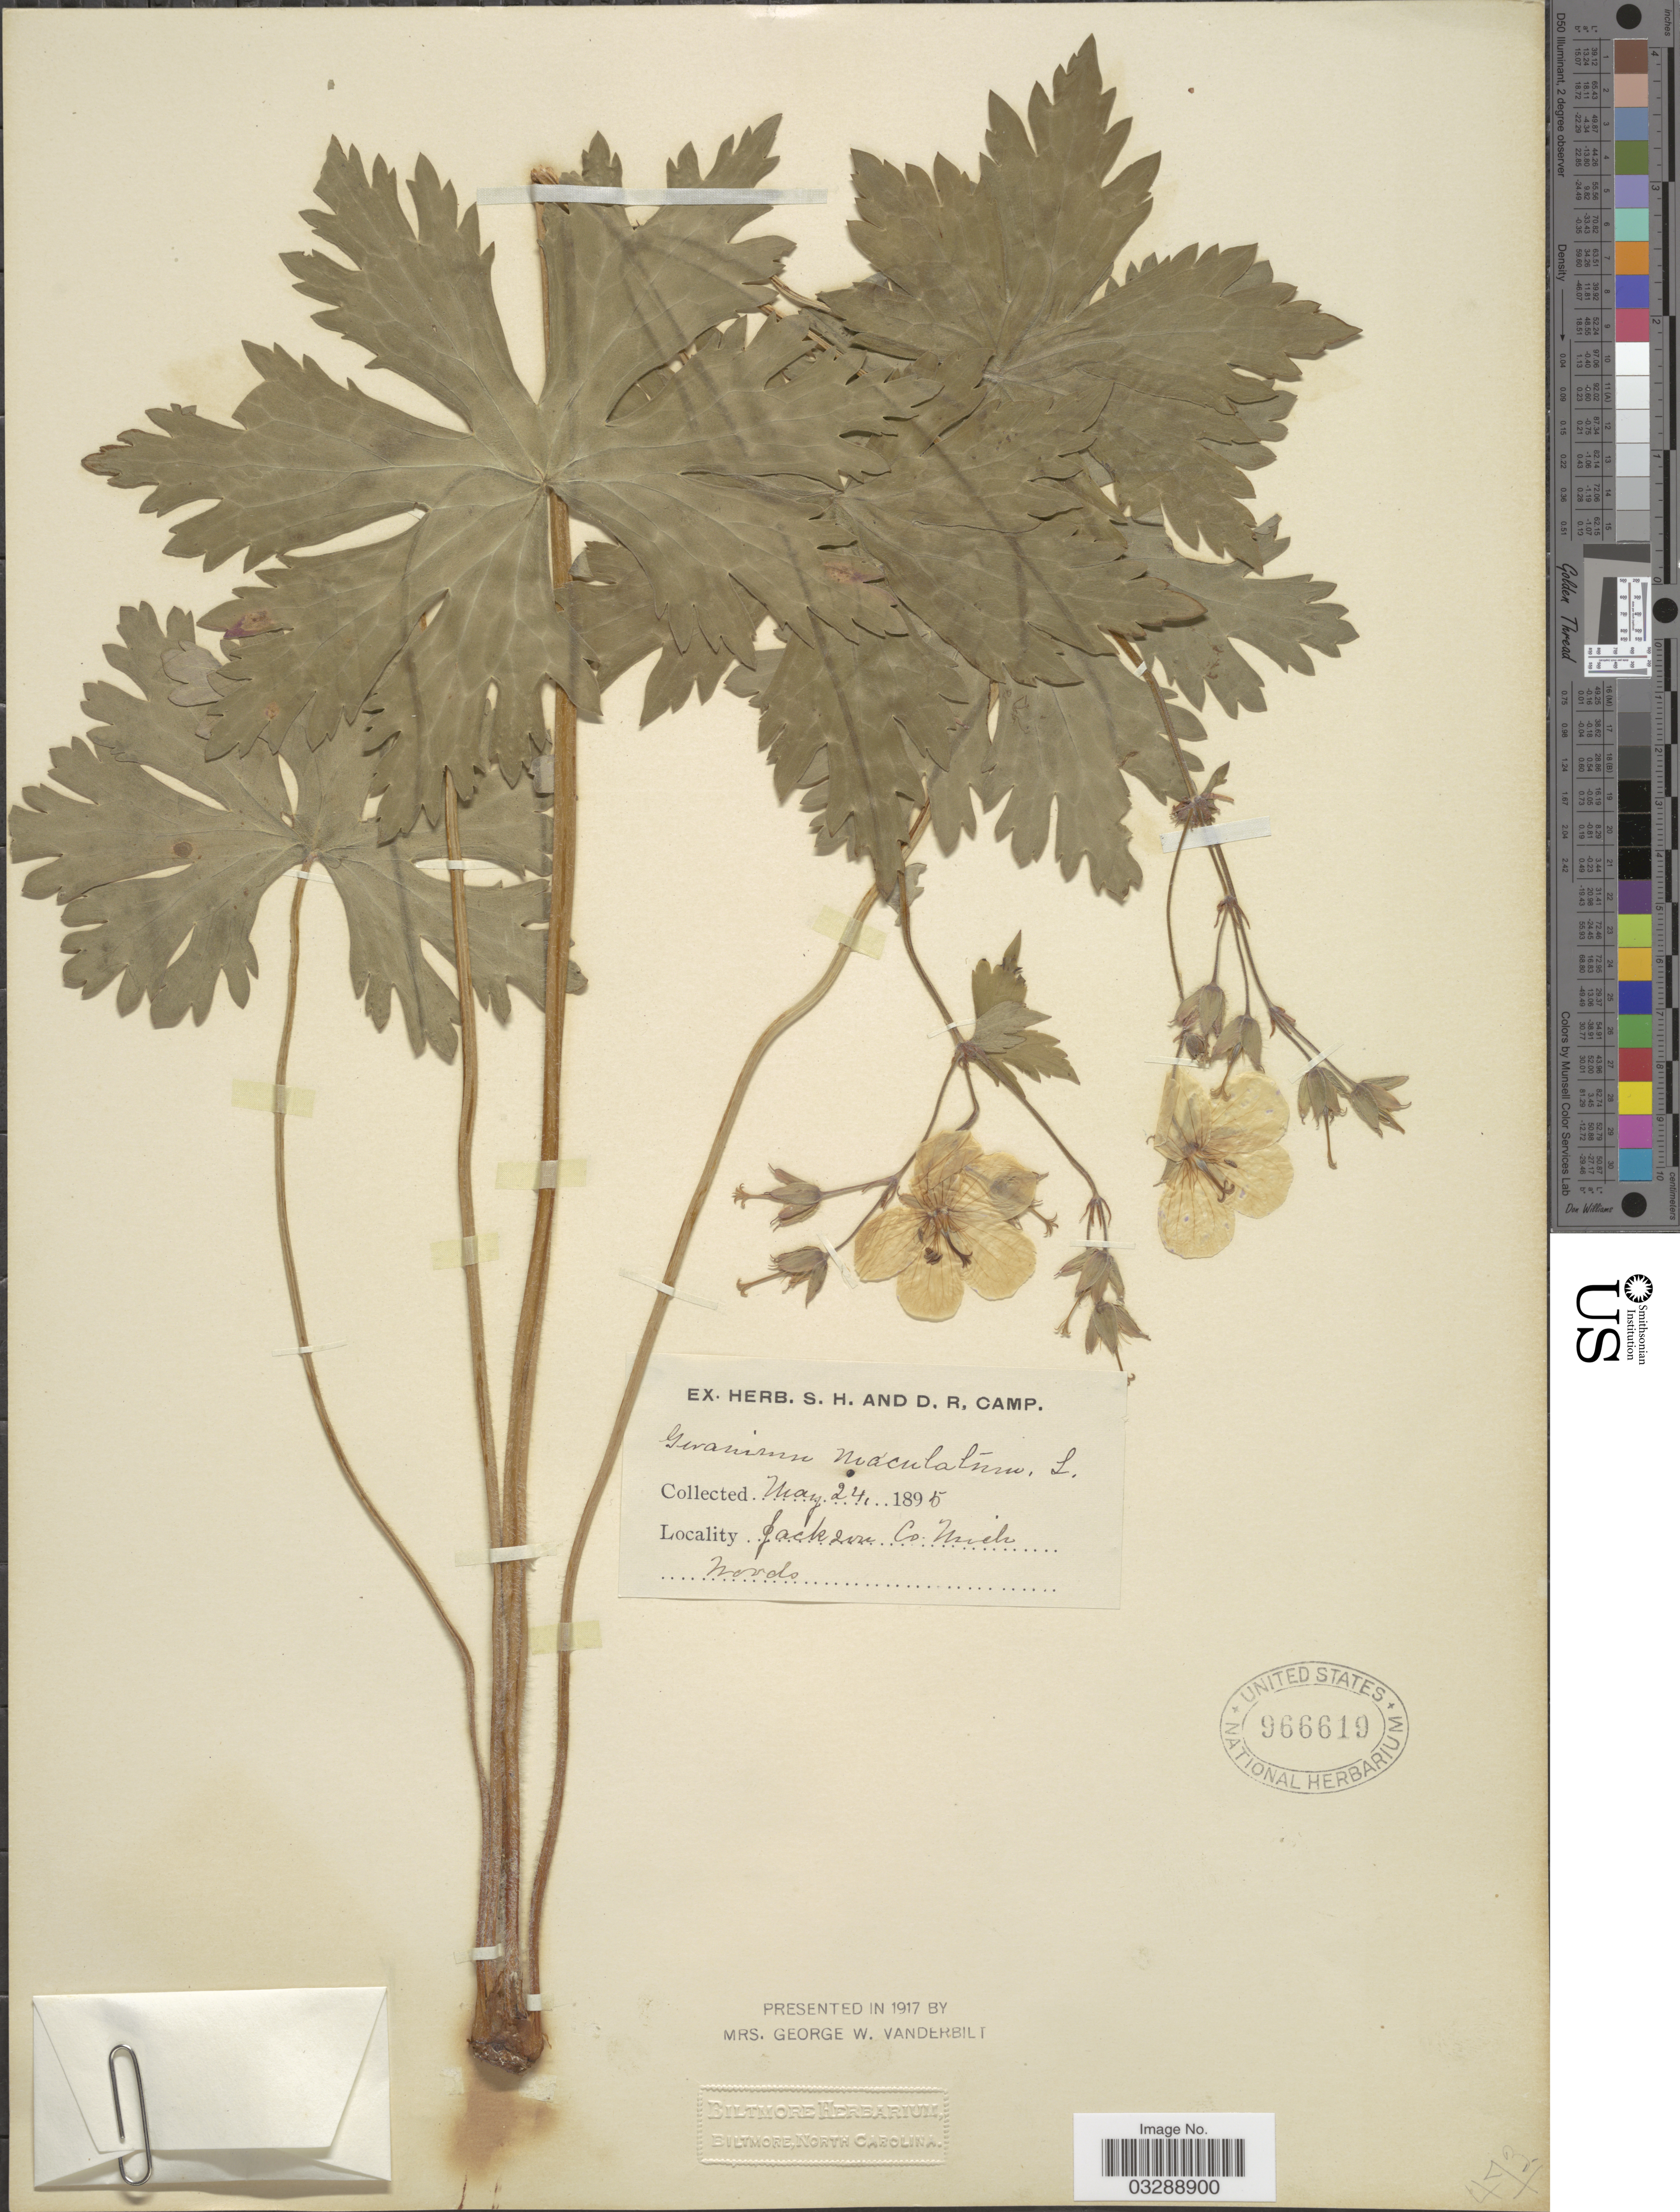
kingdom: Plantae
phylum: Tracheophyta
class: Magnoliopsida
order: Geraniales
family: Geraniaceae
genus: Geranium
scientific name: Geranium maculatum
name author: L.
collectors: ex herb. S. H and D. R. Camp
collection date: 1895-05-24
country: United States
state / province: Michigan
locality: Jackson Co.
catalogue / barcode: US 966619